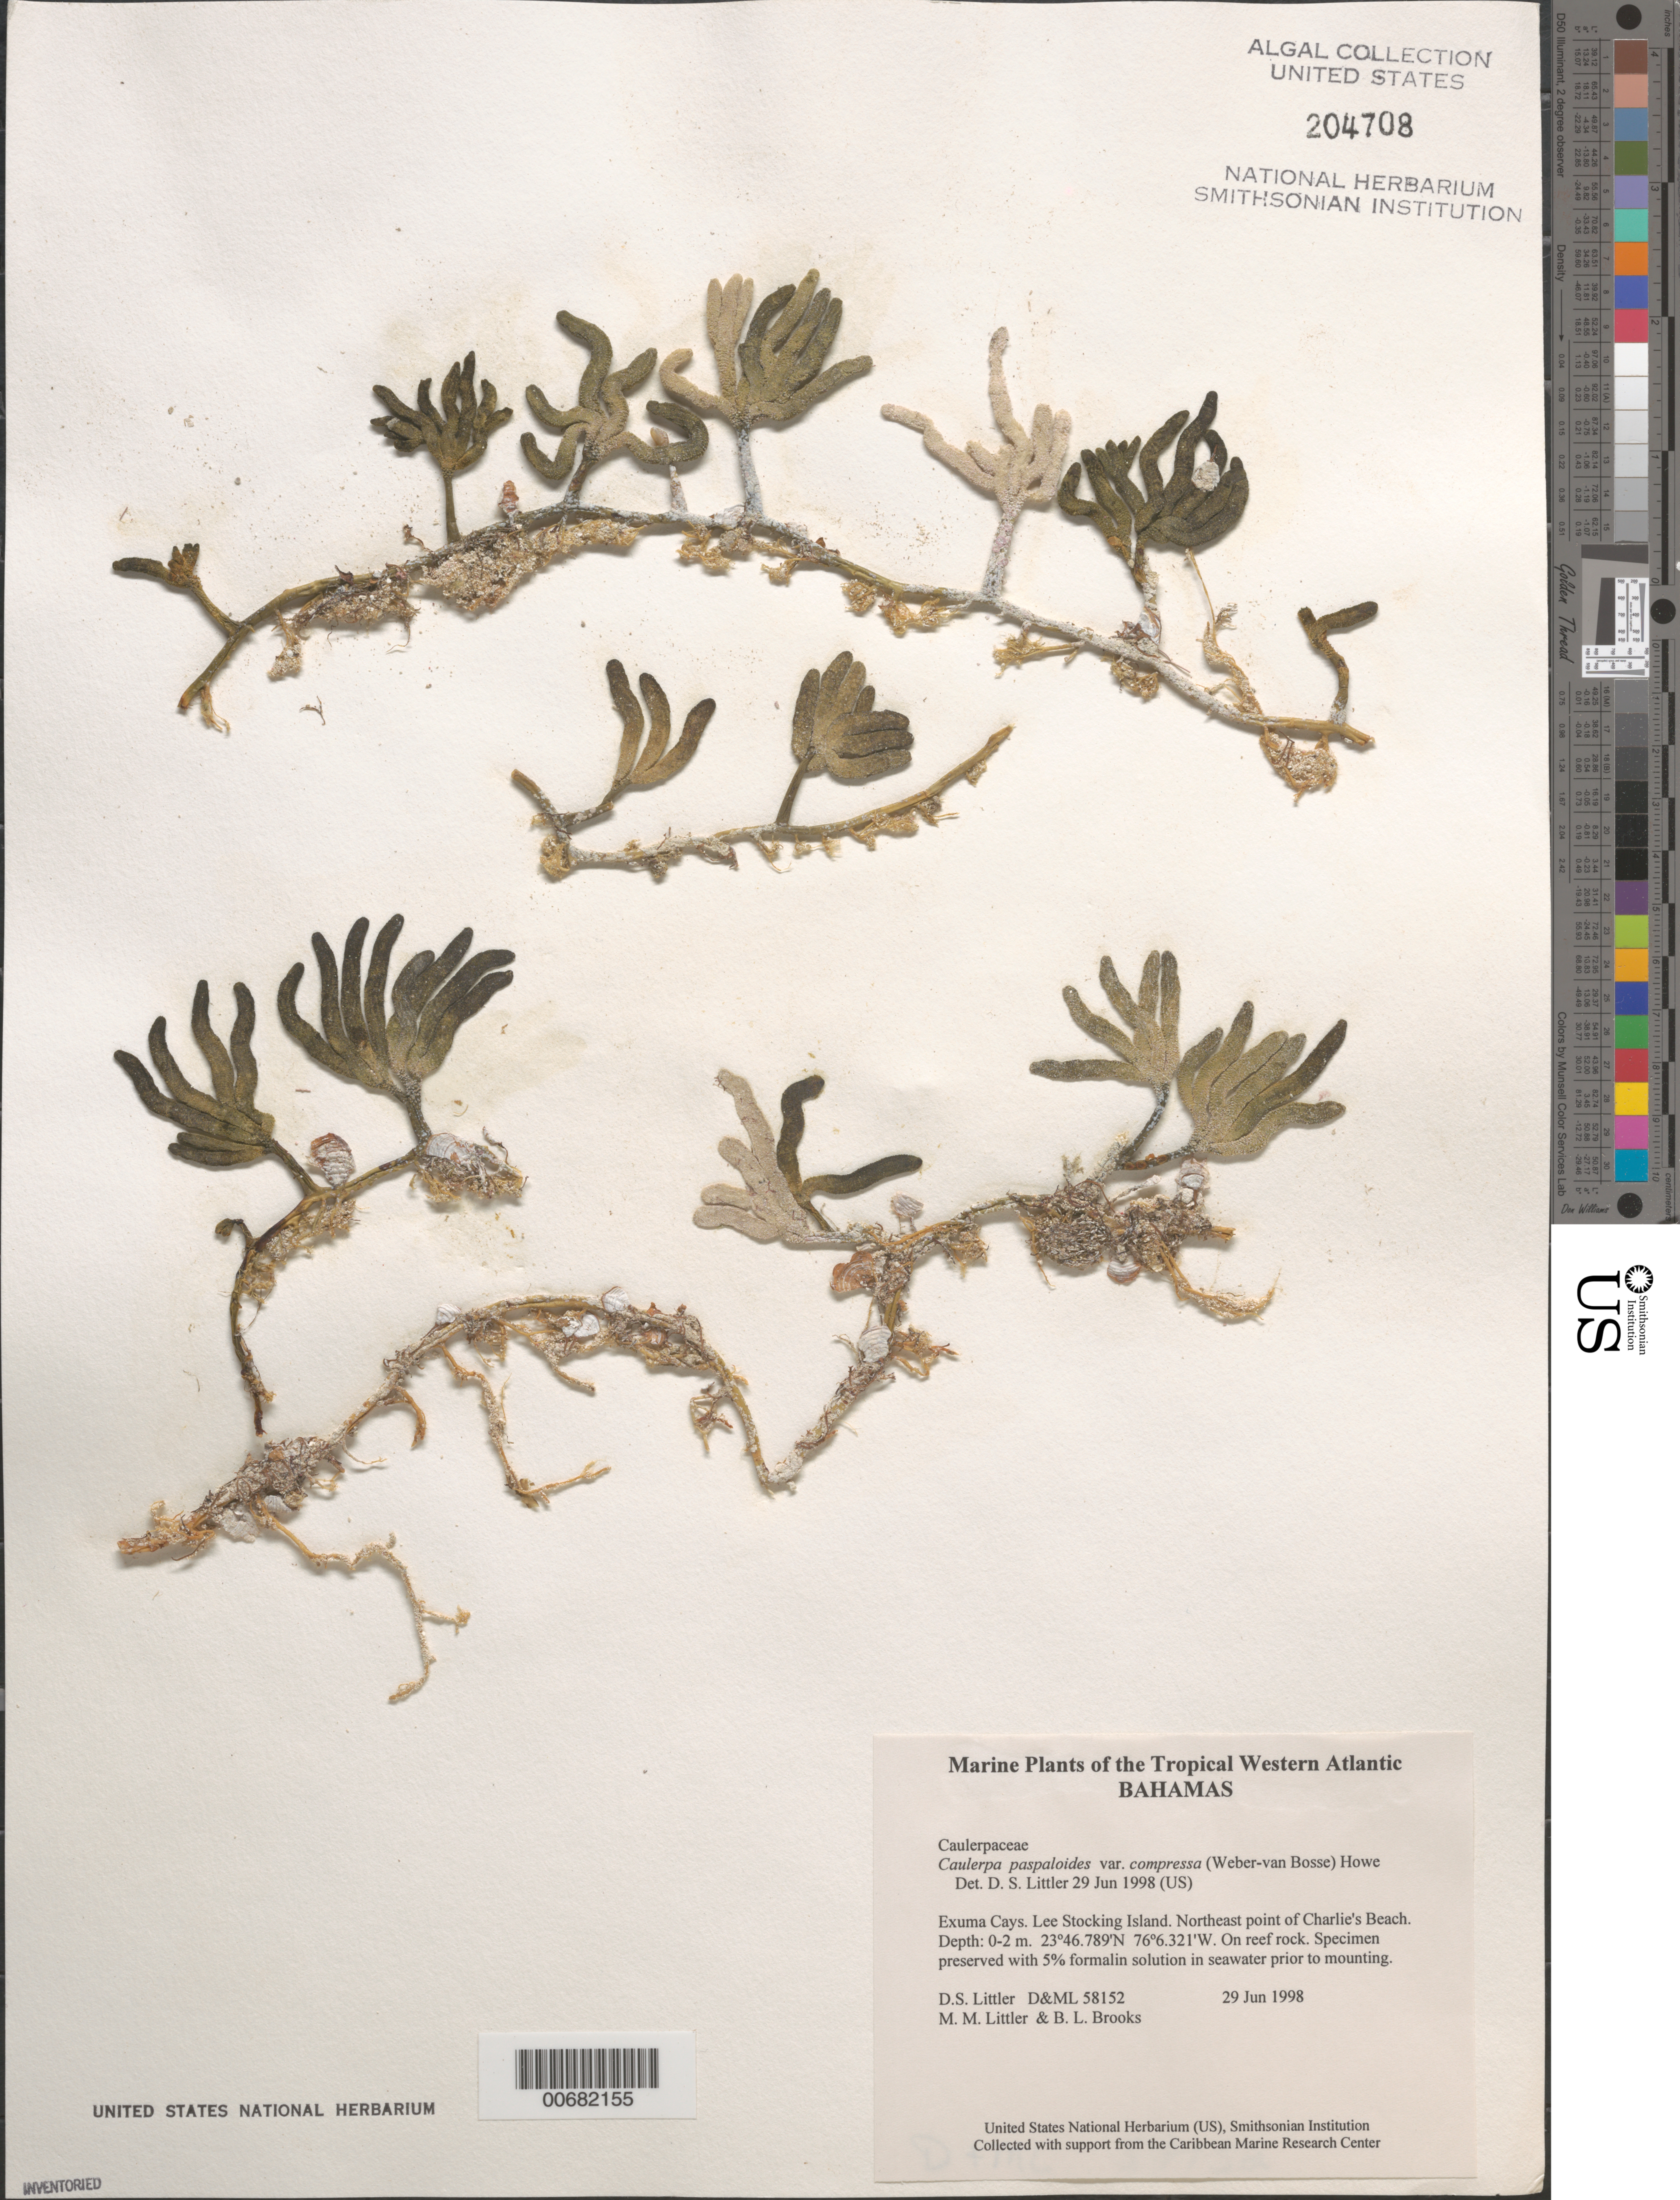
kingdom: Plantae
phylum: Chlorophyta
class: Ulvophyceae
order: Bryopsidales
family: Caulerpaceae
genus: Caulerpa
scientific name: Caulerpa paspaloides var. compressa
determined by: Littler, D. S.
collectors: D. S. Littler, M. M. Littler & B. Brooks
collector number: D&ML 58152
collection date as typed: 29 Jun 1998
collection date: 1998-06-29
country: Bahamas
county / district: Exuma District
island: Lee Stocking Island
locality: Northeast point of Charlie's Beach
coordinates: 23 46.789' N, 76 6.321' W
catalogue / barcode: US 204708